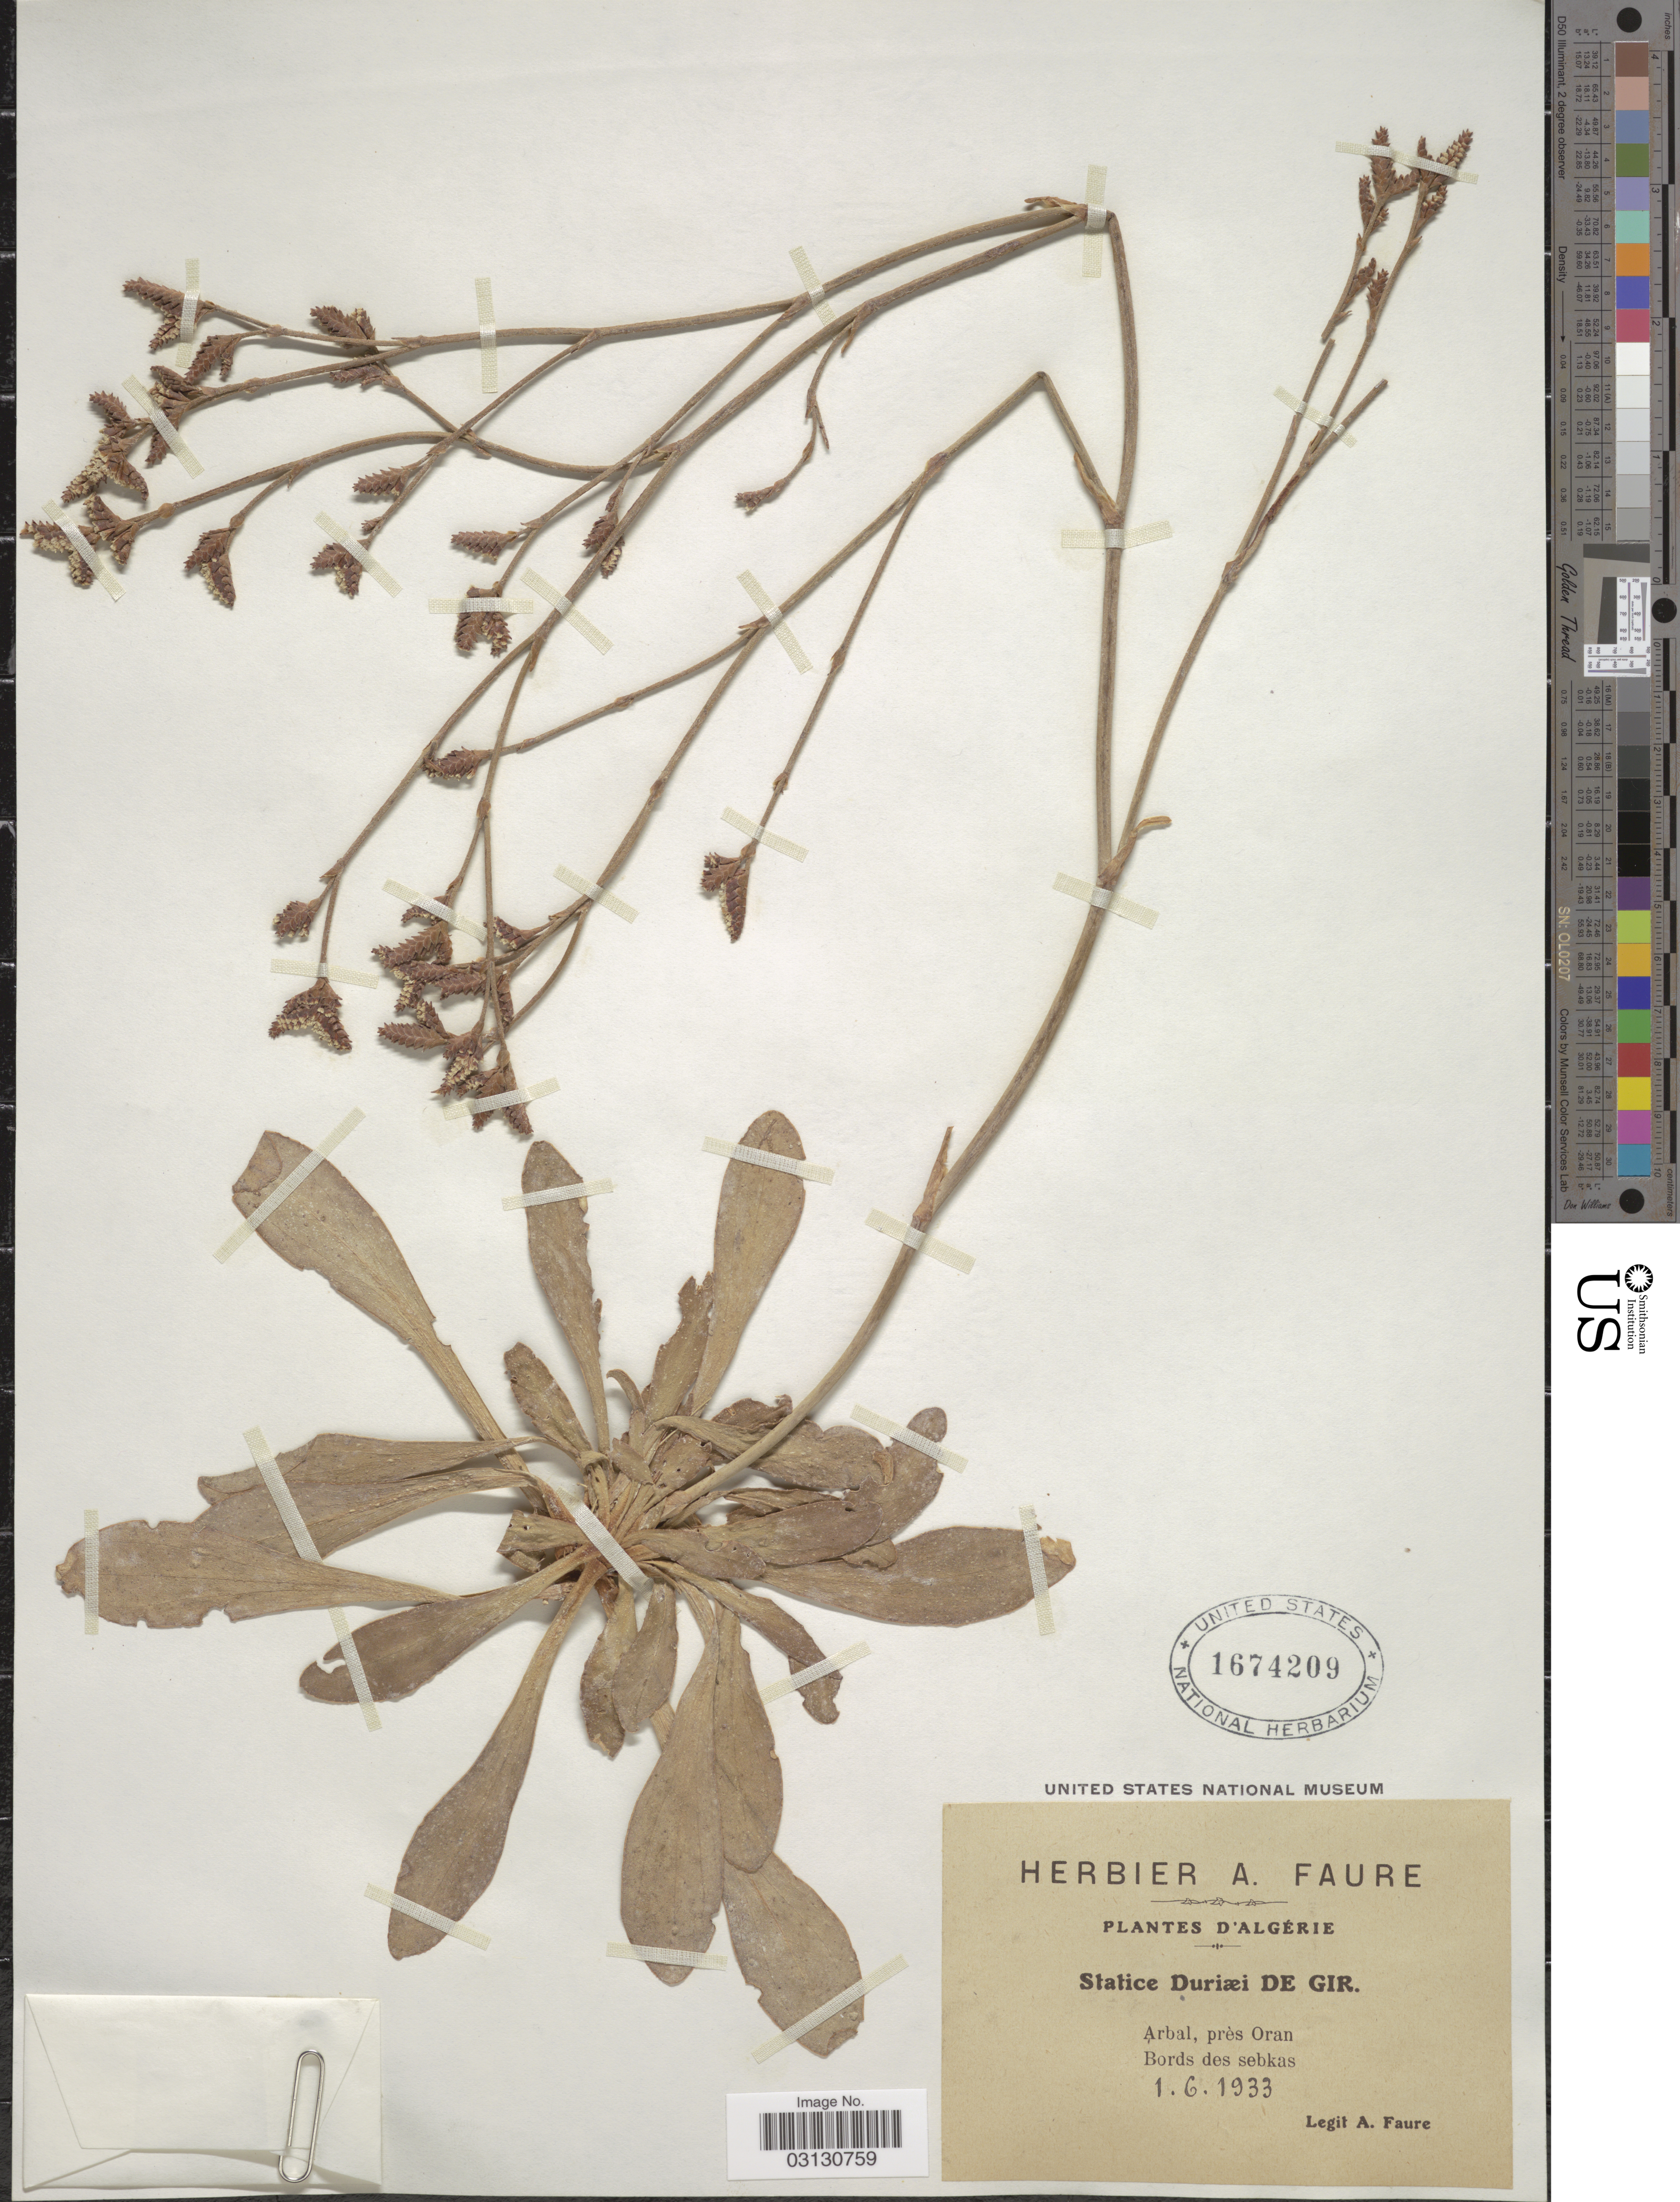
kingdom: Plantae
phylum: Tracheophyta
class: Magnoliopsida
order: Caryophyllales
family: Plumbaginaceae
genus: Limonium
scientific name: Limonium durieui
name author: Kuntze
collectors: A. Faure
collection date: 1933-06-01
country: Algeria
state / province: Oran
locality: D'Algerie, Arbal, près Oran, Bords des Sebkas.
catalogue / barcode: US 1674209